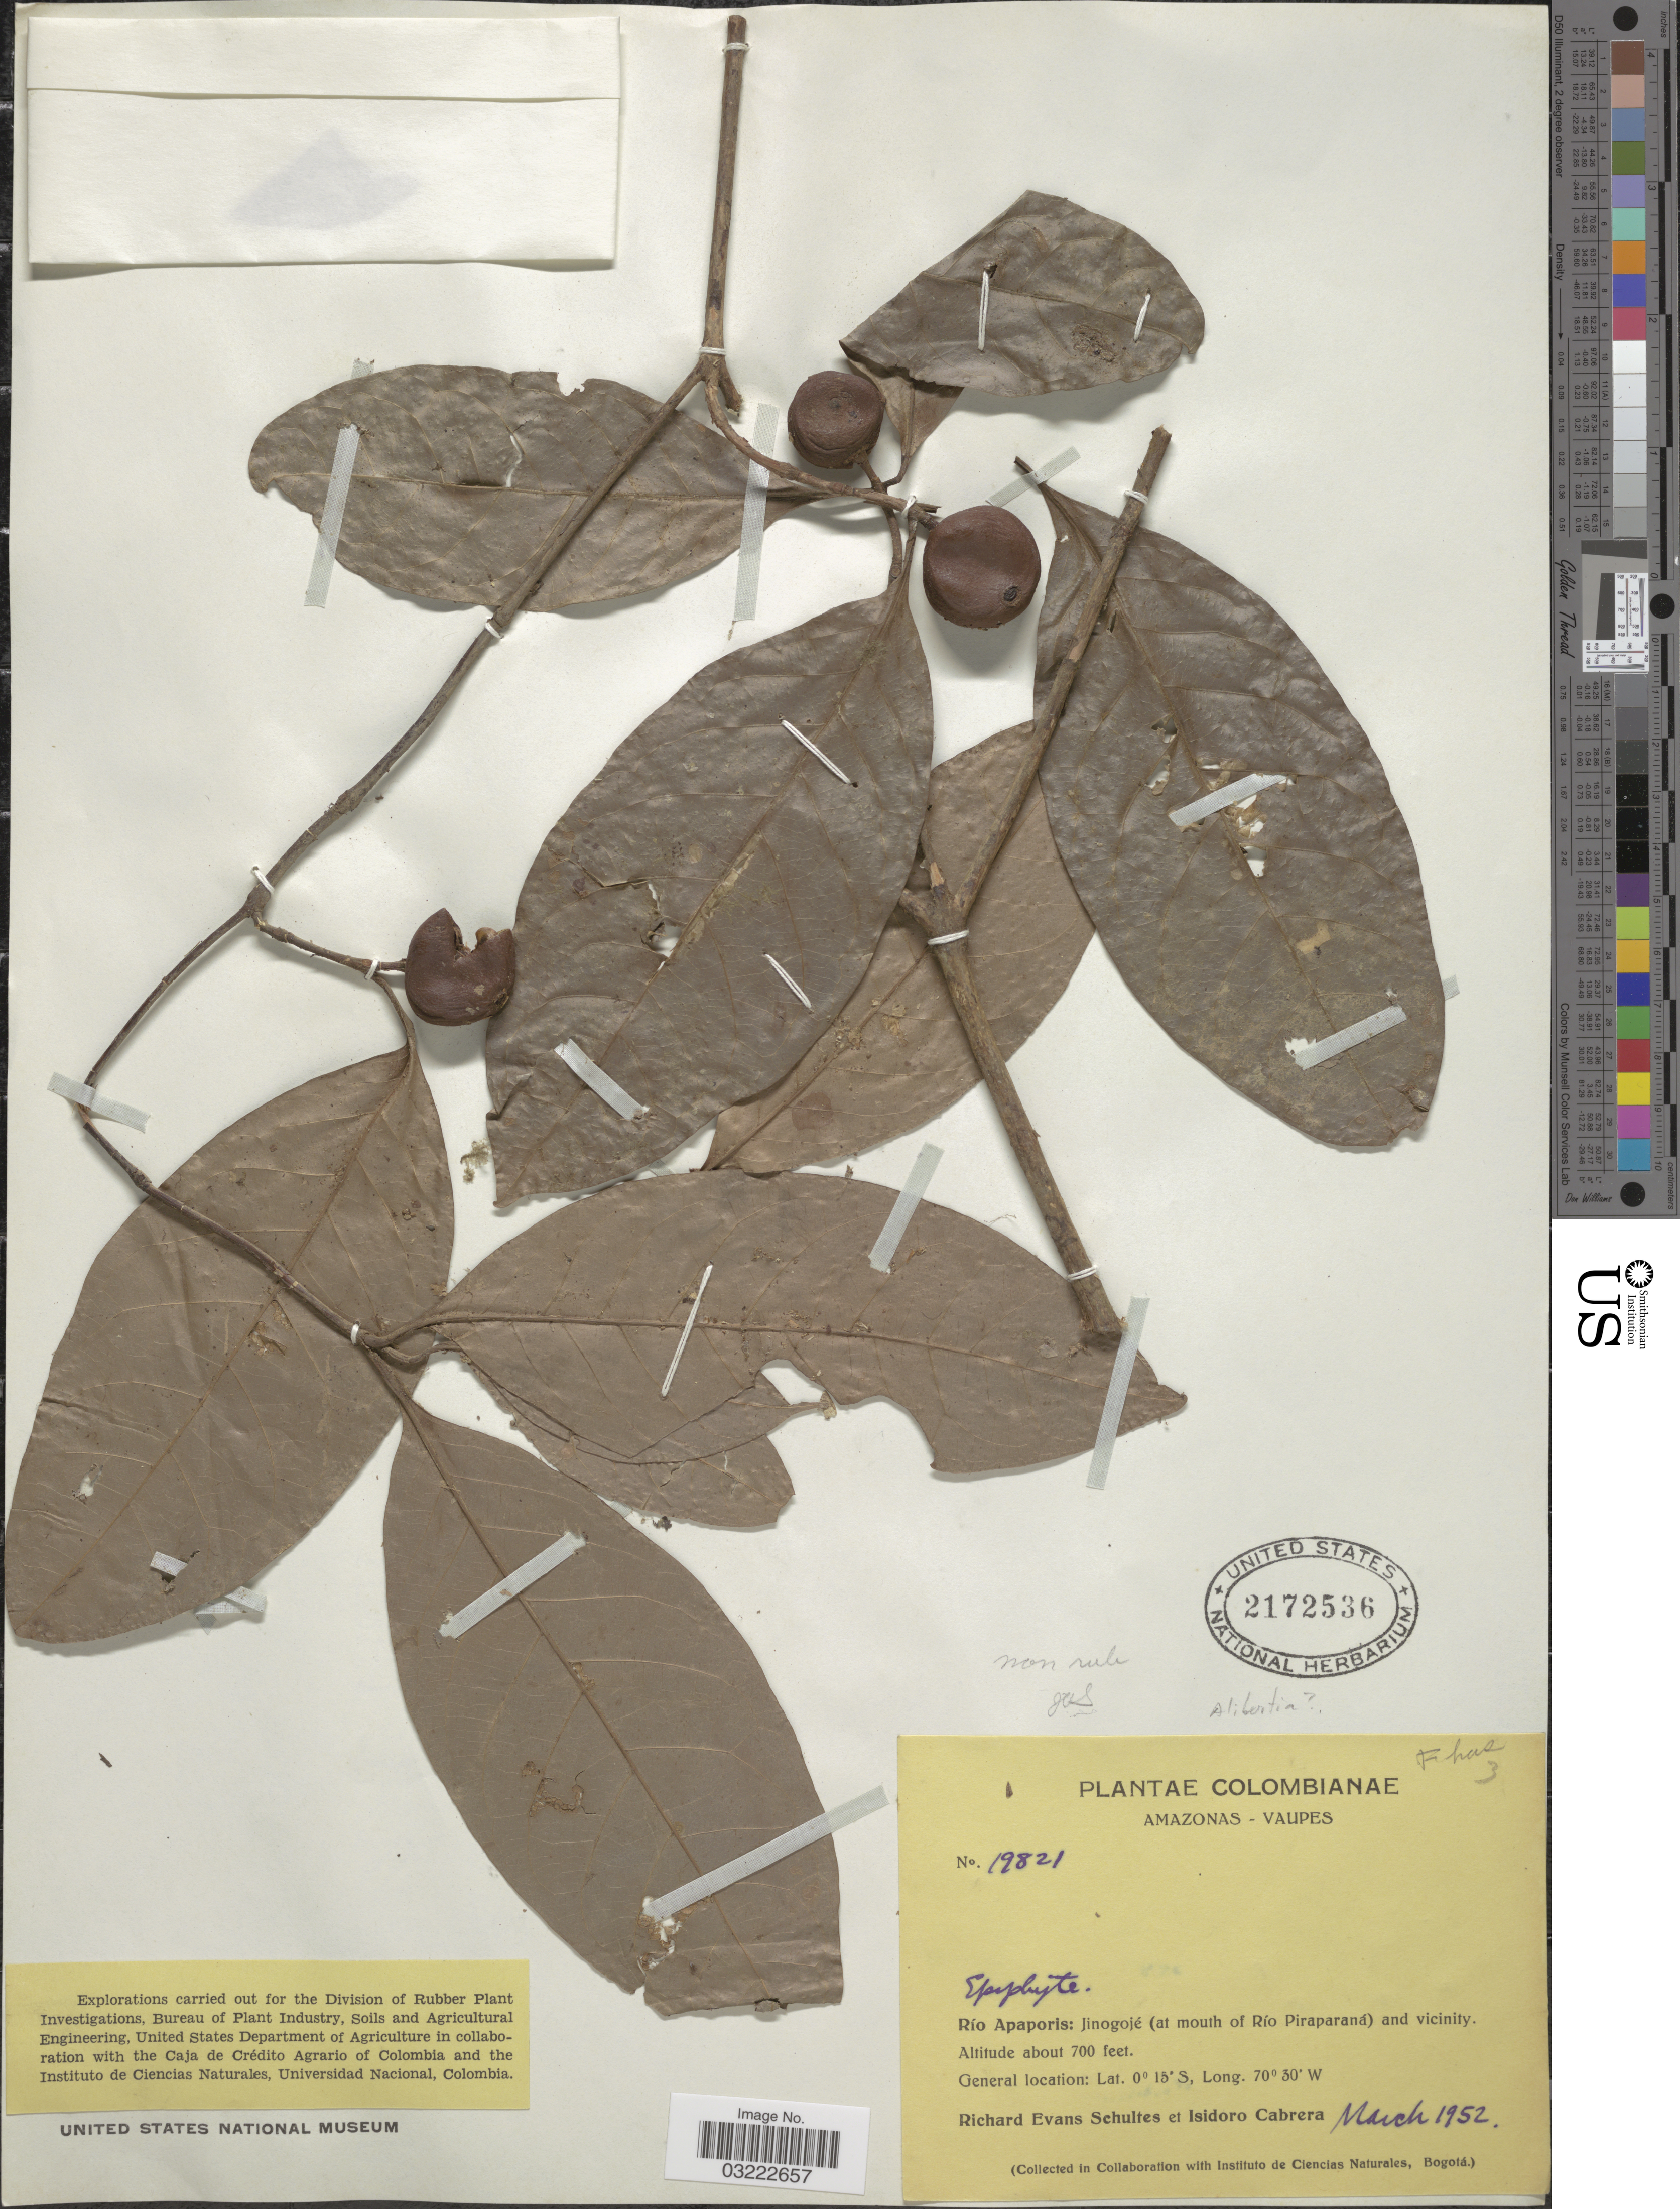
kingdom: Plantae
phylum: Tracheophyta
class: Magnoliopsida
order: Gentianales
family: Rubiaceae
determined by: Acevedo-Rodriguez, P., (US), Smithsonian Institution - National Museum of Natural History (UNITED STATES)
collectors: R. E. Schultes & I. Cabrera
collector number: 19821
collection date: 1952-03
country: Colombia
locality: Amazonas-Vaupes, Río Apaporis: Jinogojé (at mouth of Río Piraparaná) and vicinity.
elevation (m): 213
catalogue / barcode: US 2172536